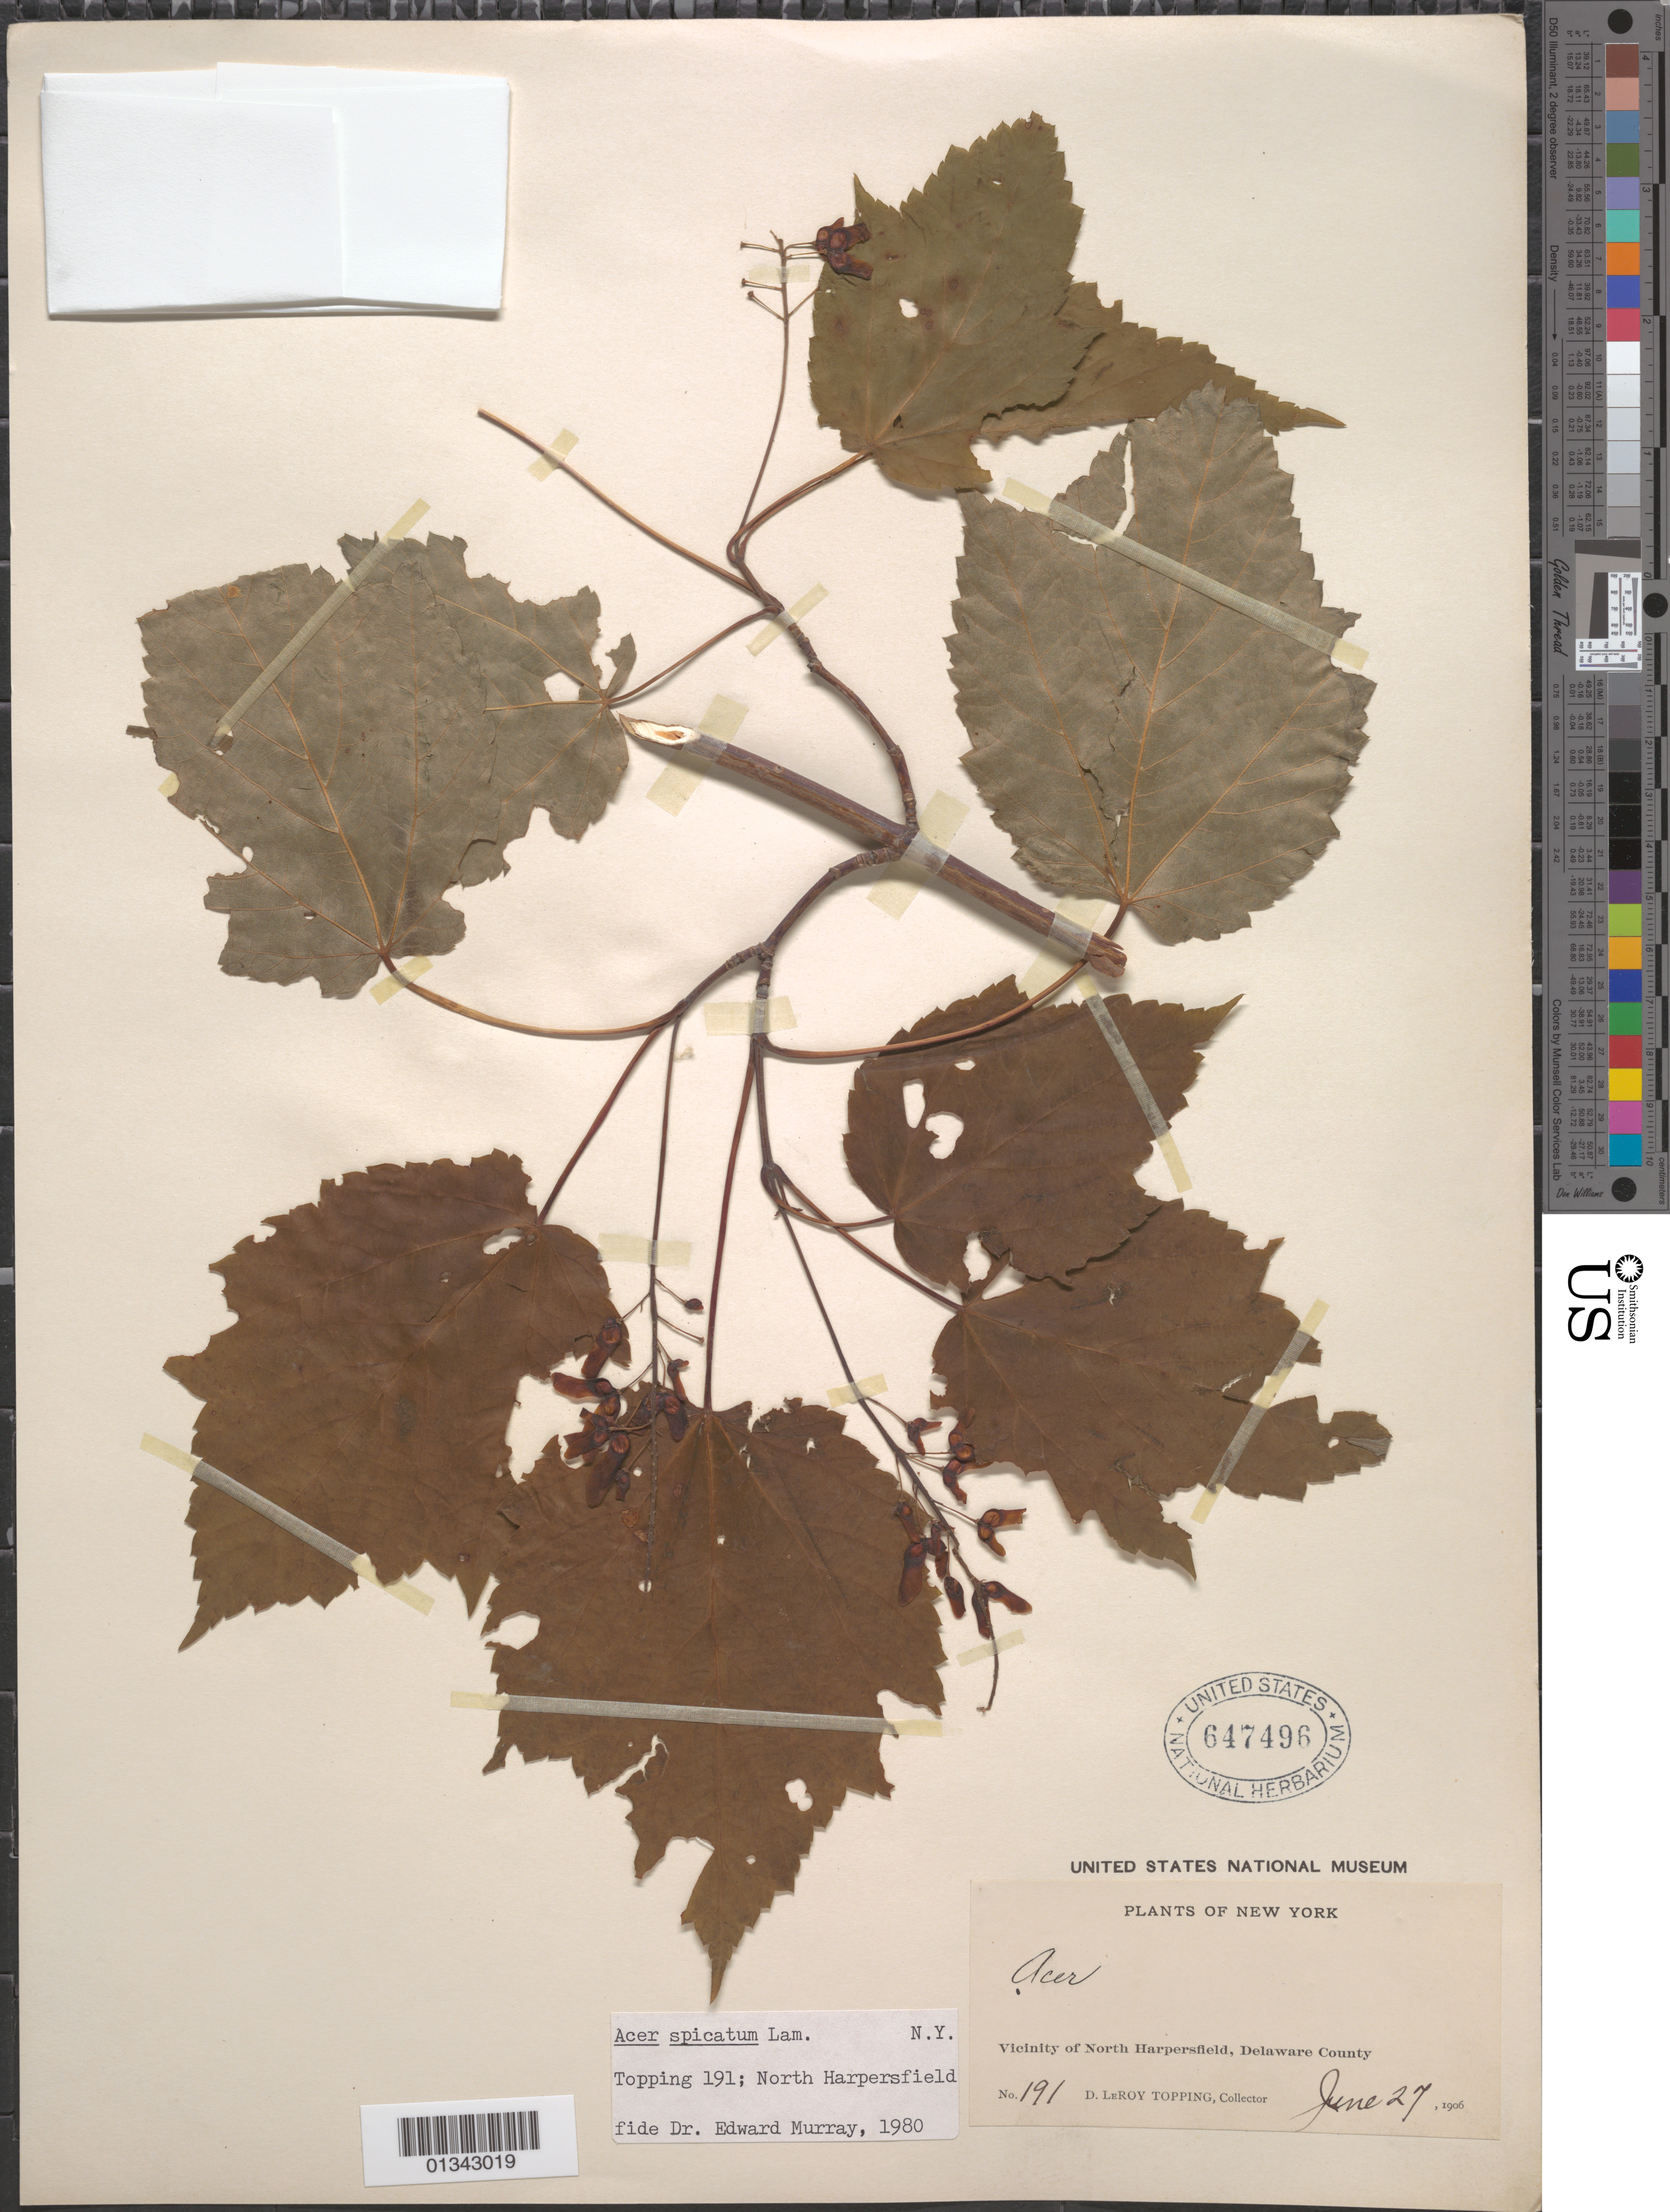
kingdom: Plantae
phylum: Tracheophyta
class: Magnoliopsida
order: Sapindales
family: Sapindaceae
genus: Acer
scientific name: Acer spicatum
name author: Lam.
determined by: Murray, Edward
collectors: D. L. Topping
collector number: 191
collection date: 1906-06-27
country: United States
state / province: New York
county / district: Delaware County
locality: Delaware County, vicinity of North Harpersfield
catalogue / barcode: US 647496